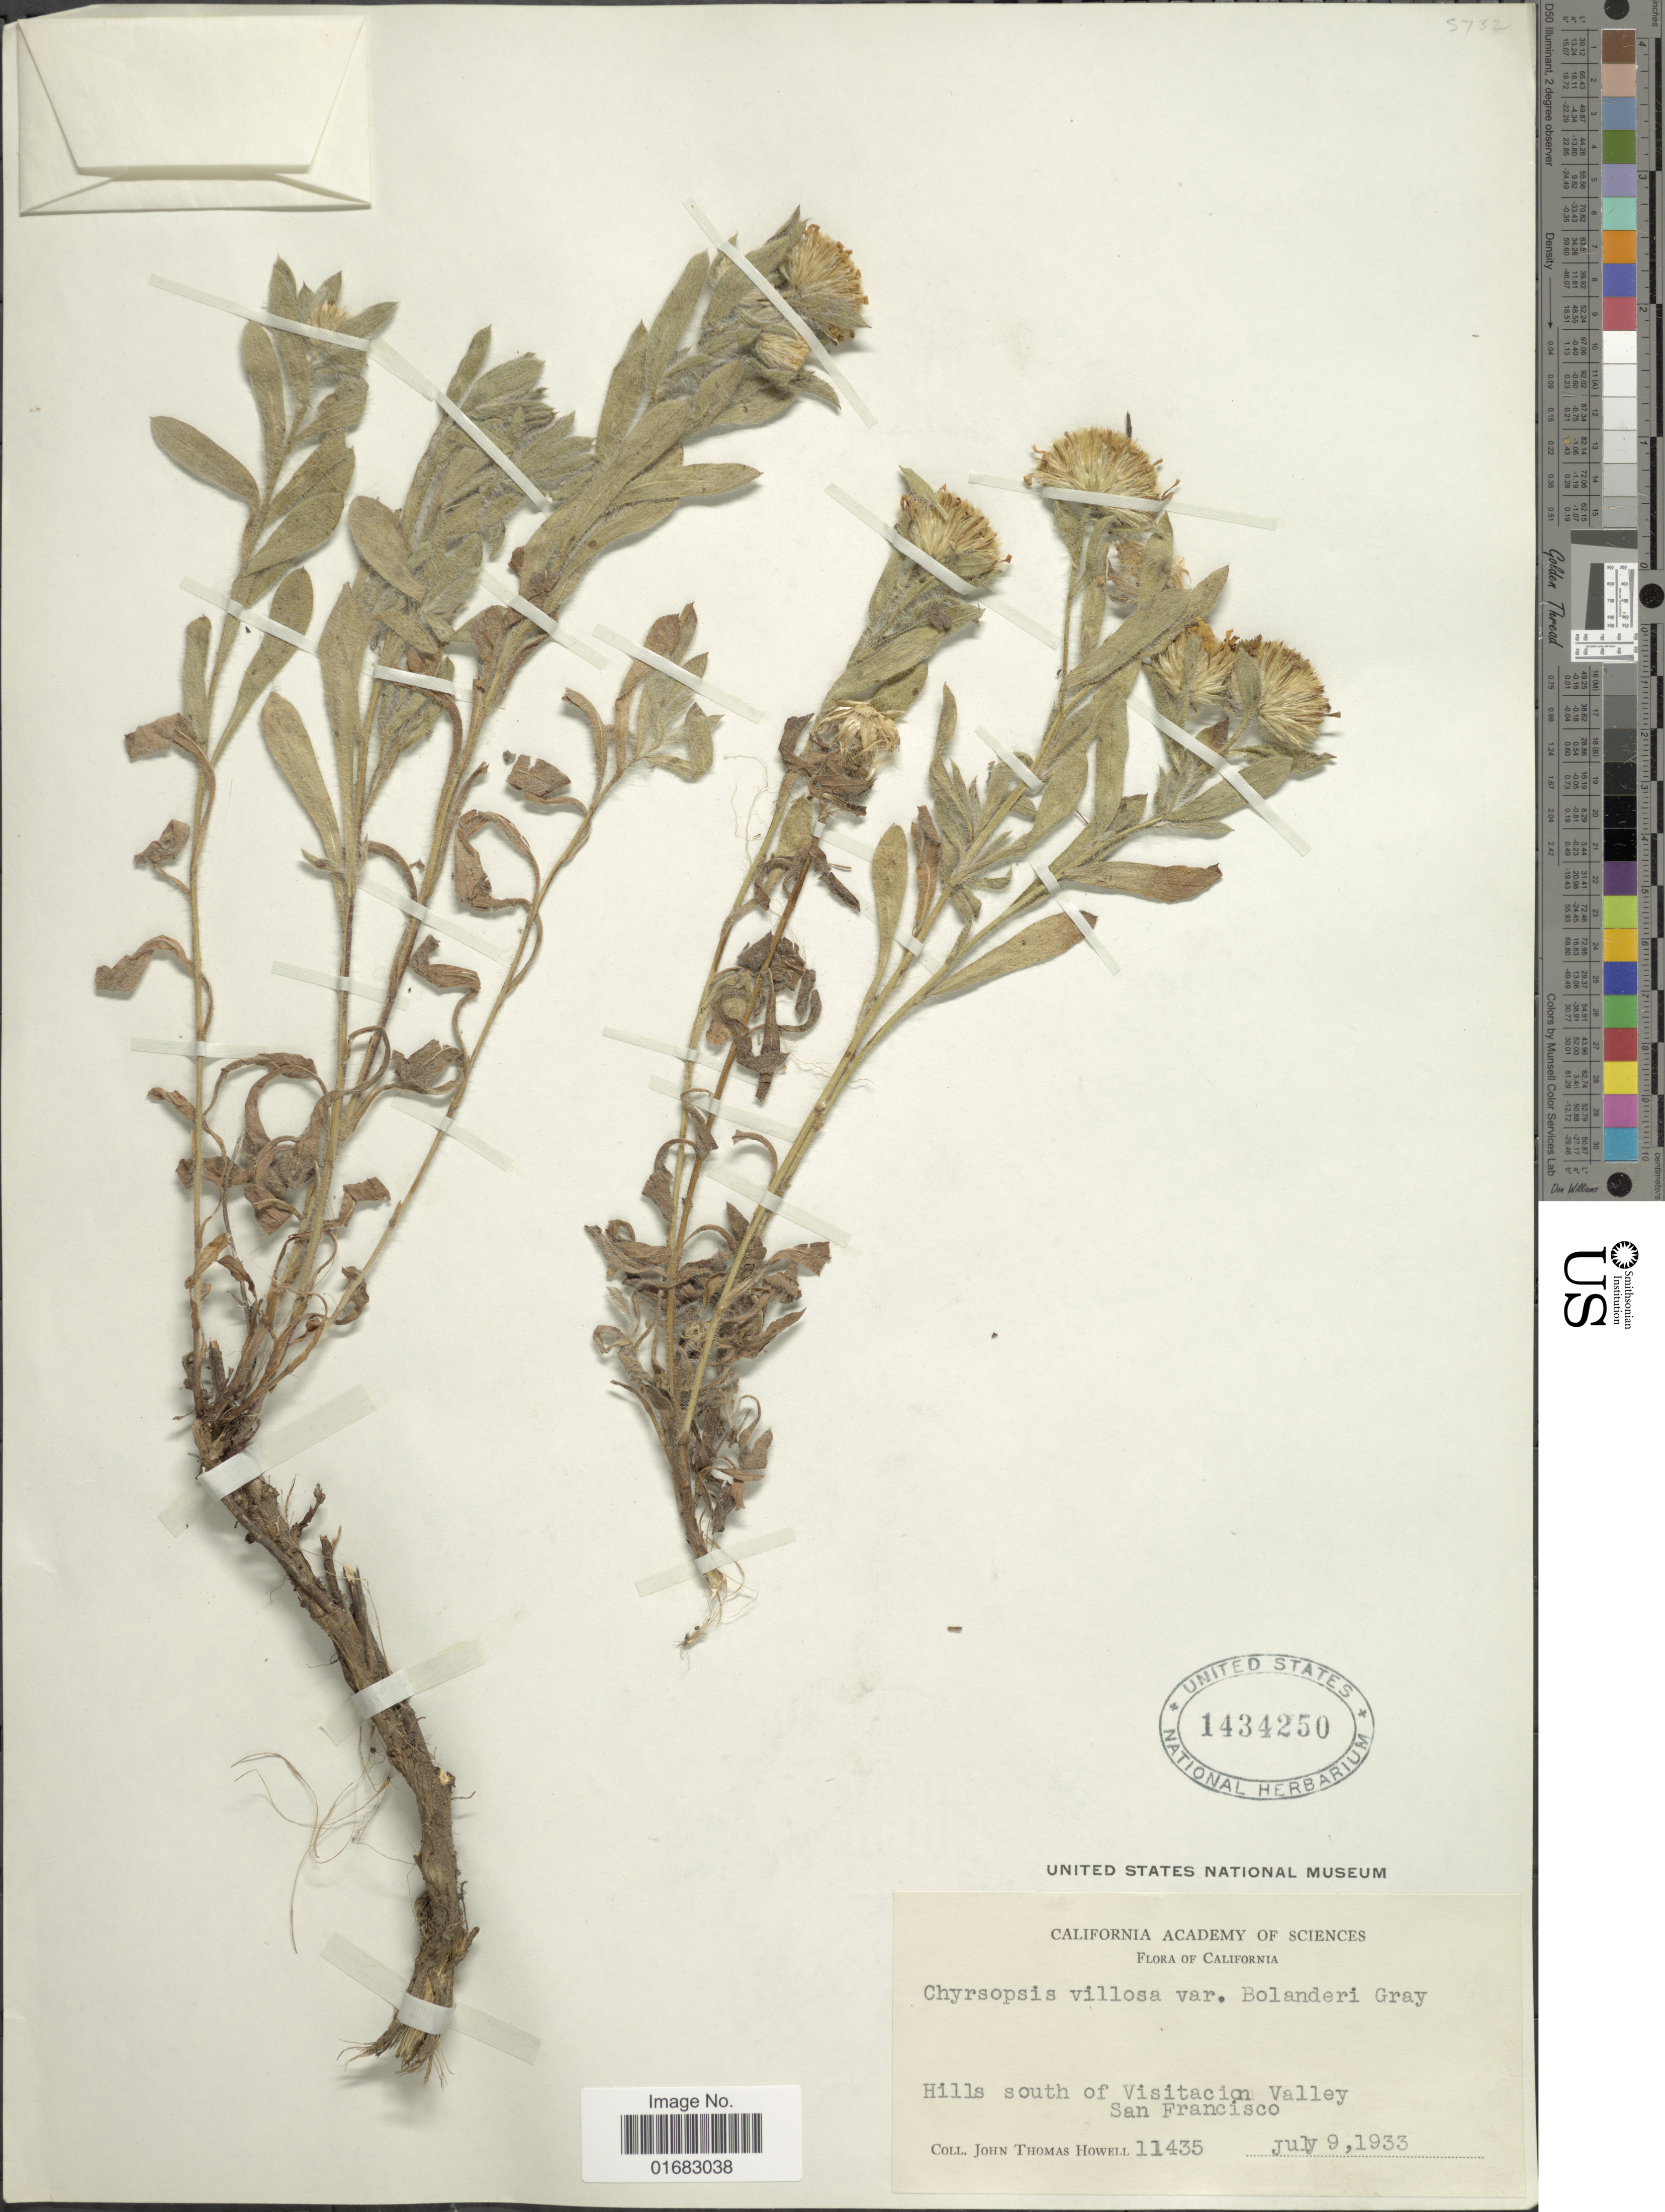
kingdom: Plantae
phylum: Tracheophyta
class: Magnoliopsida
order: Asterales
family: Asteraceae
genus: Heterotheca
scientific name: Heterotheca villosa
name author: (Pursh) Shinners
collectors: J. T. Howell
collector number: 11435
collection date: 1933-07-09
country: United States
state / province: California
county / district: San Francisco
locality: California. Hills south of Visitacion Valley, San Francisco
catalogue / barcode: US 1434250